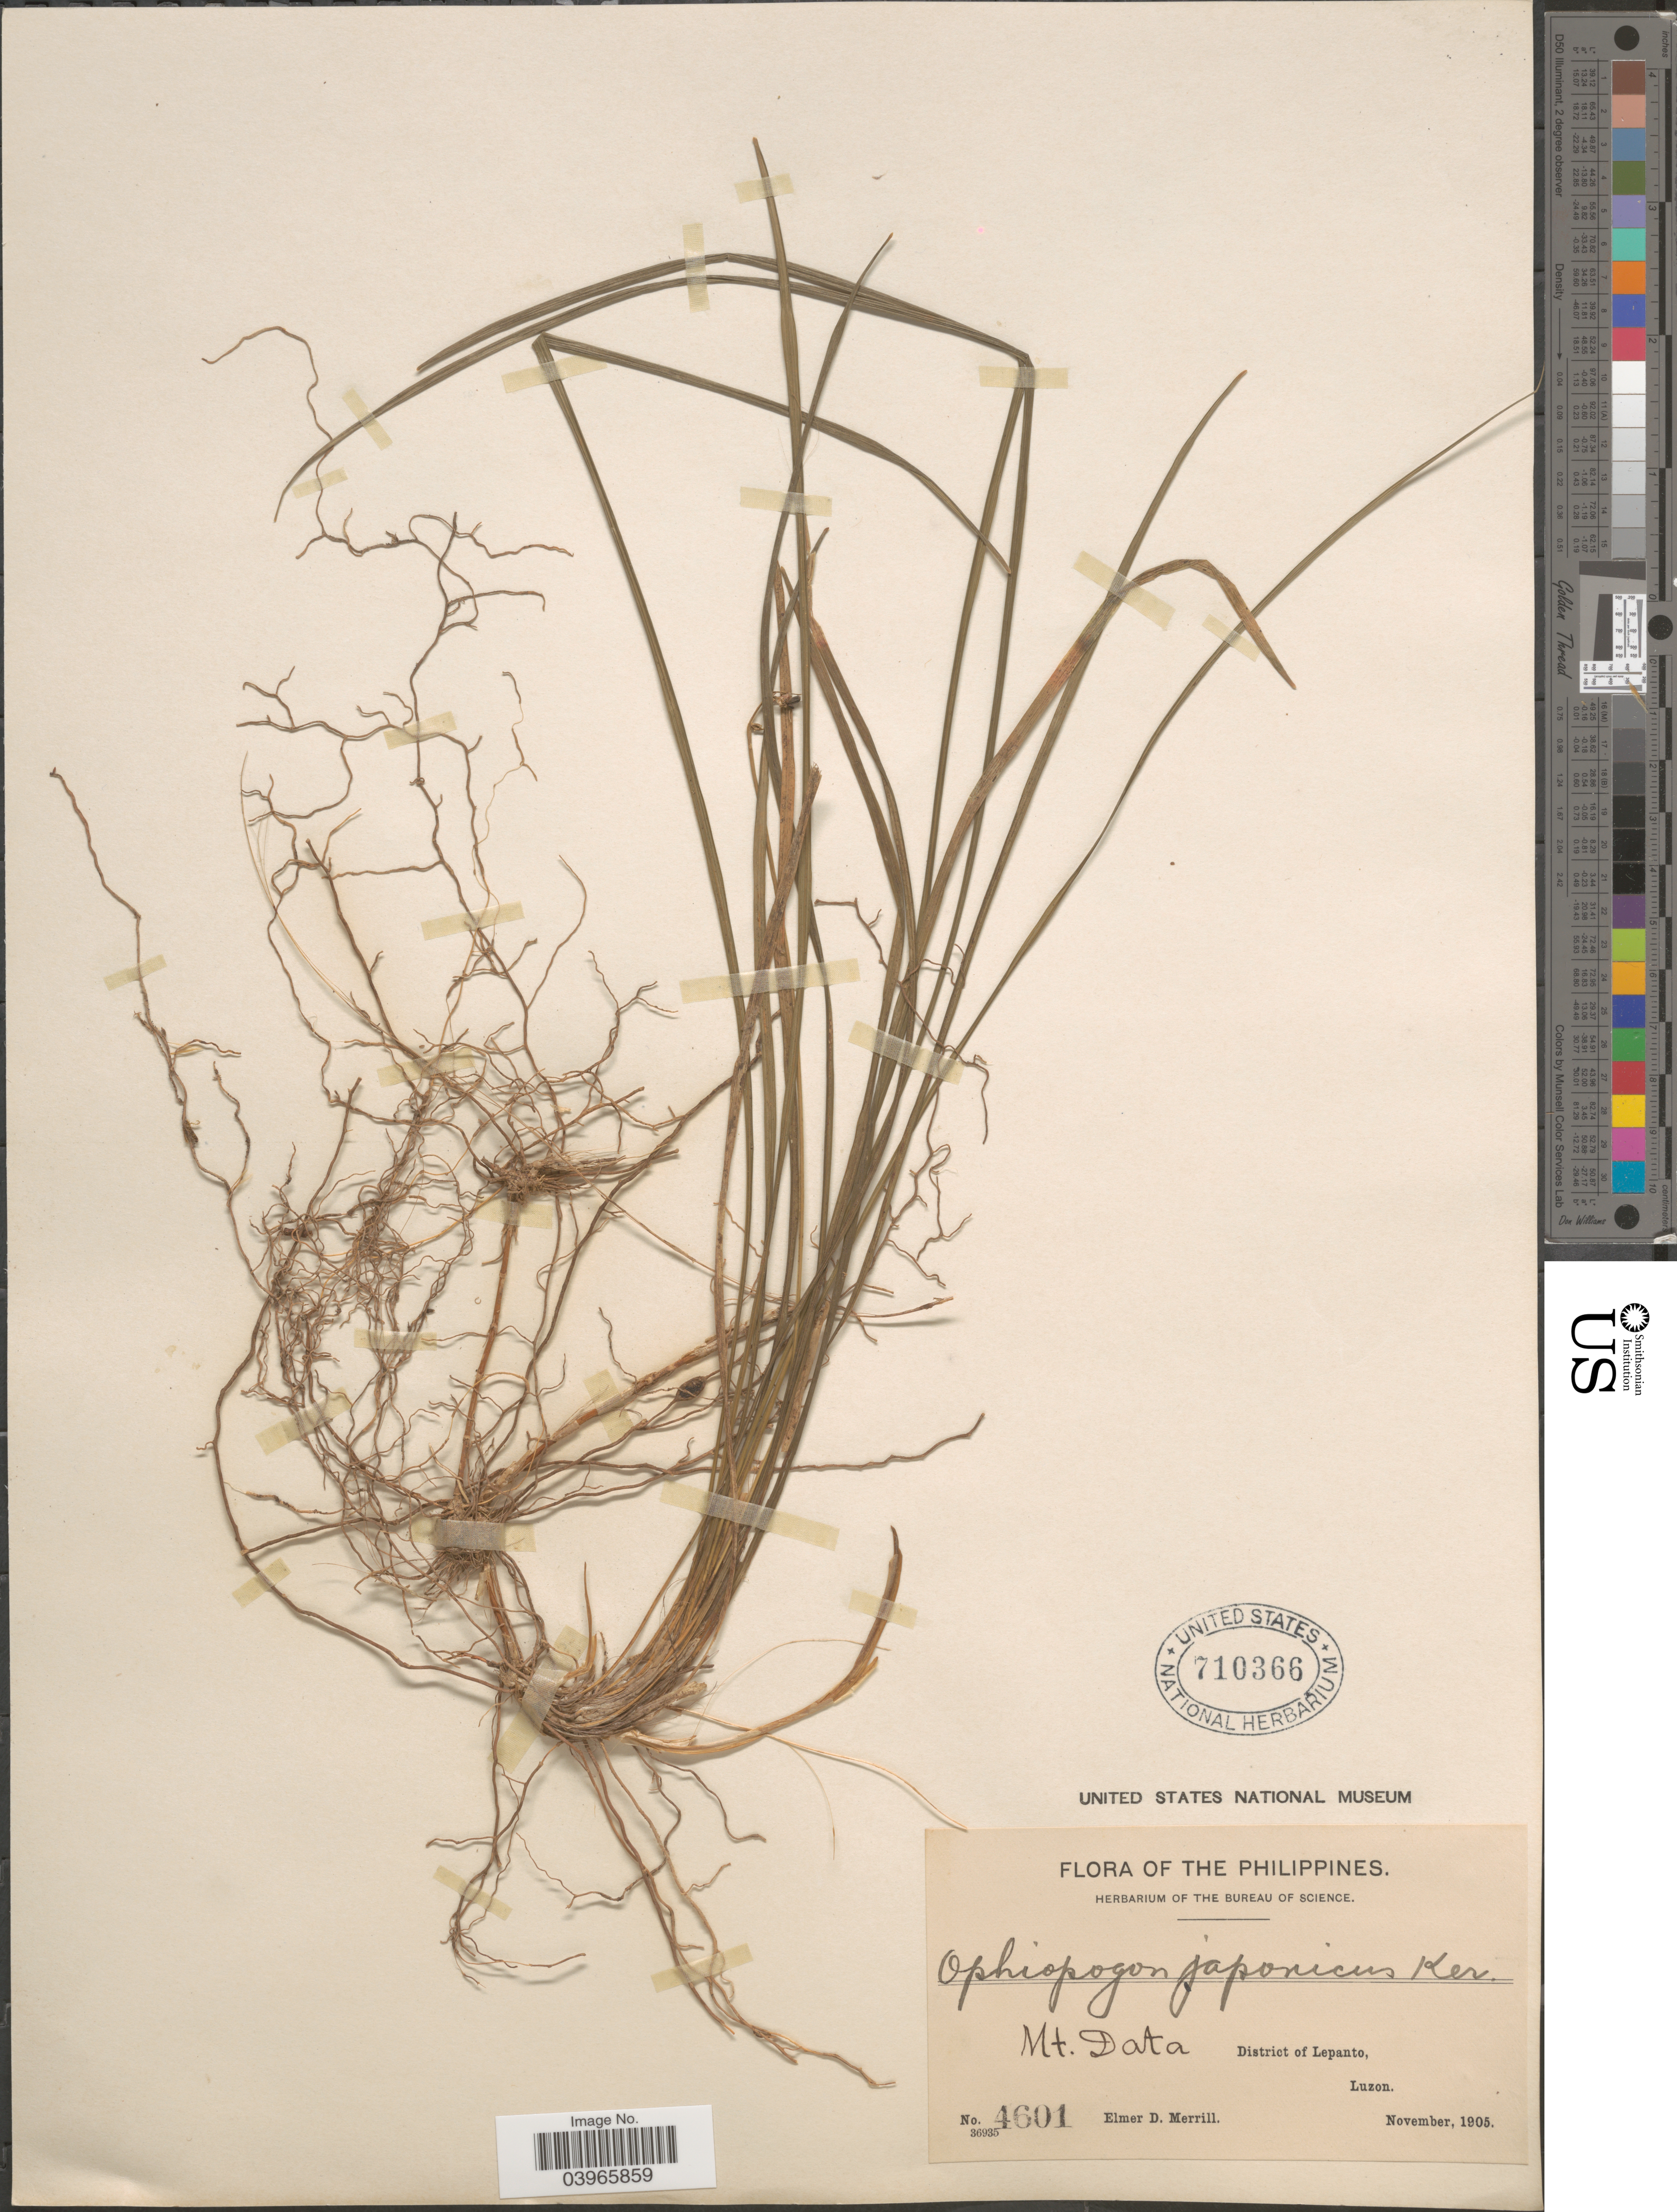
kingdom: Plantae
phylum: Tracheophyta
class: Liliopsida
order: Asparagales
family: Asparagaceae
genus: Ophiopogon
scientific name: Ophiopogon japonicus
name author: (L. f.) Ker Gawl.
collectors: E. D. Merrill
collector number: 4601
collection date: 1905-11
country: Philippines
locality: Mt. Data. District of Lepanto, Luzon.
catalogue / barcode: US 710366